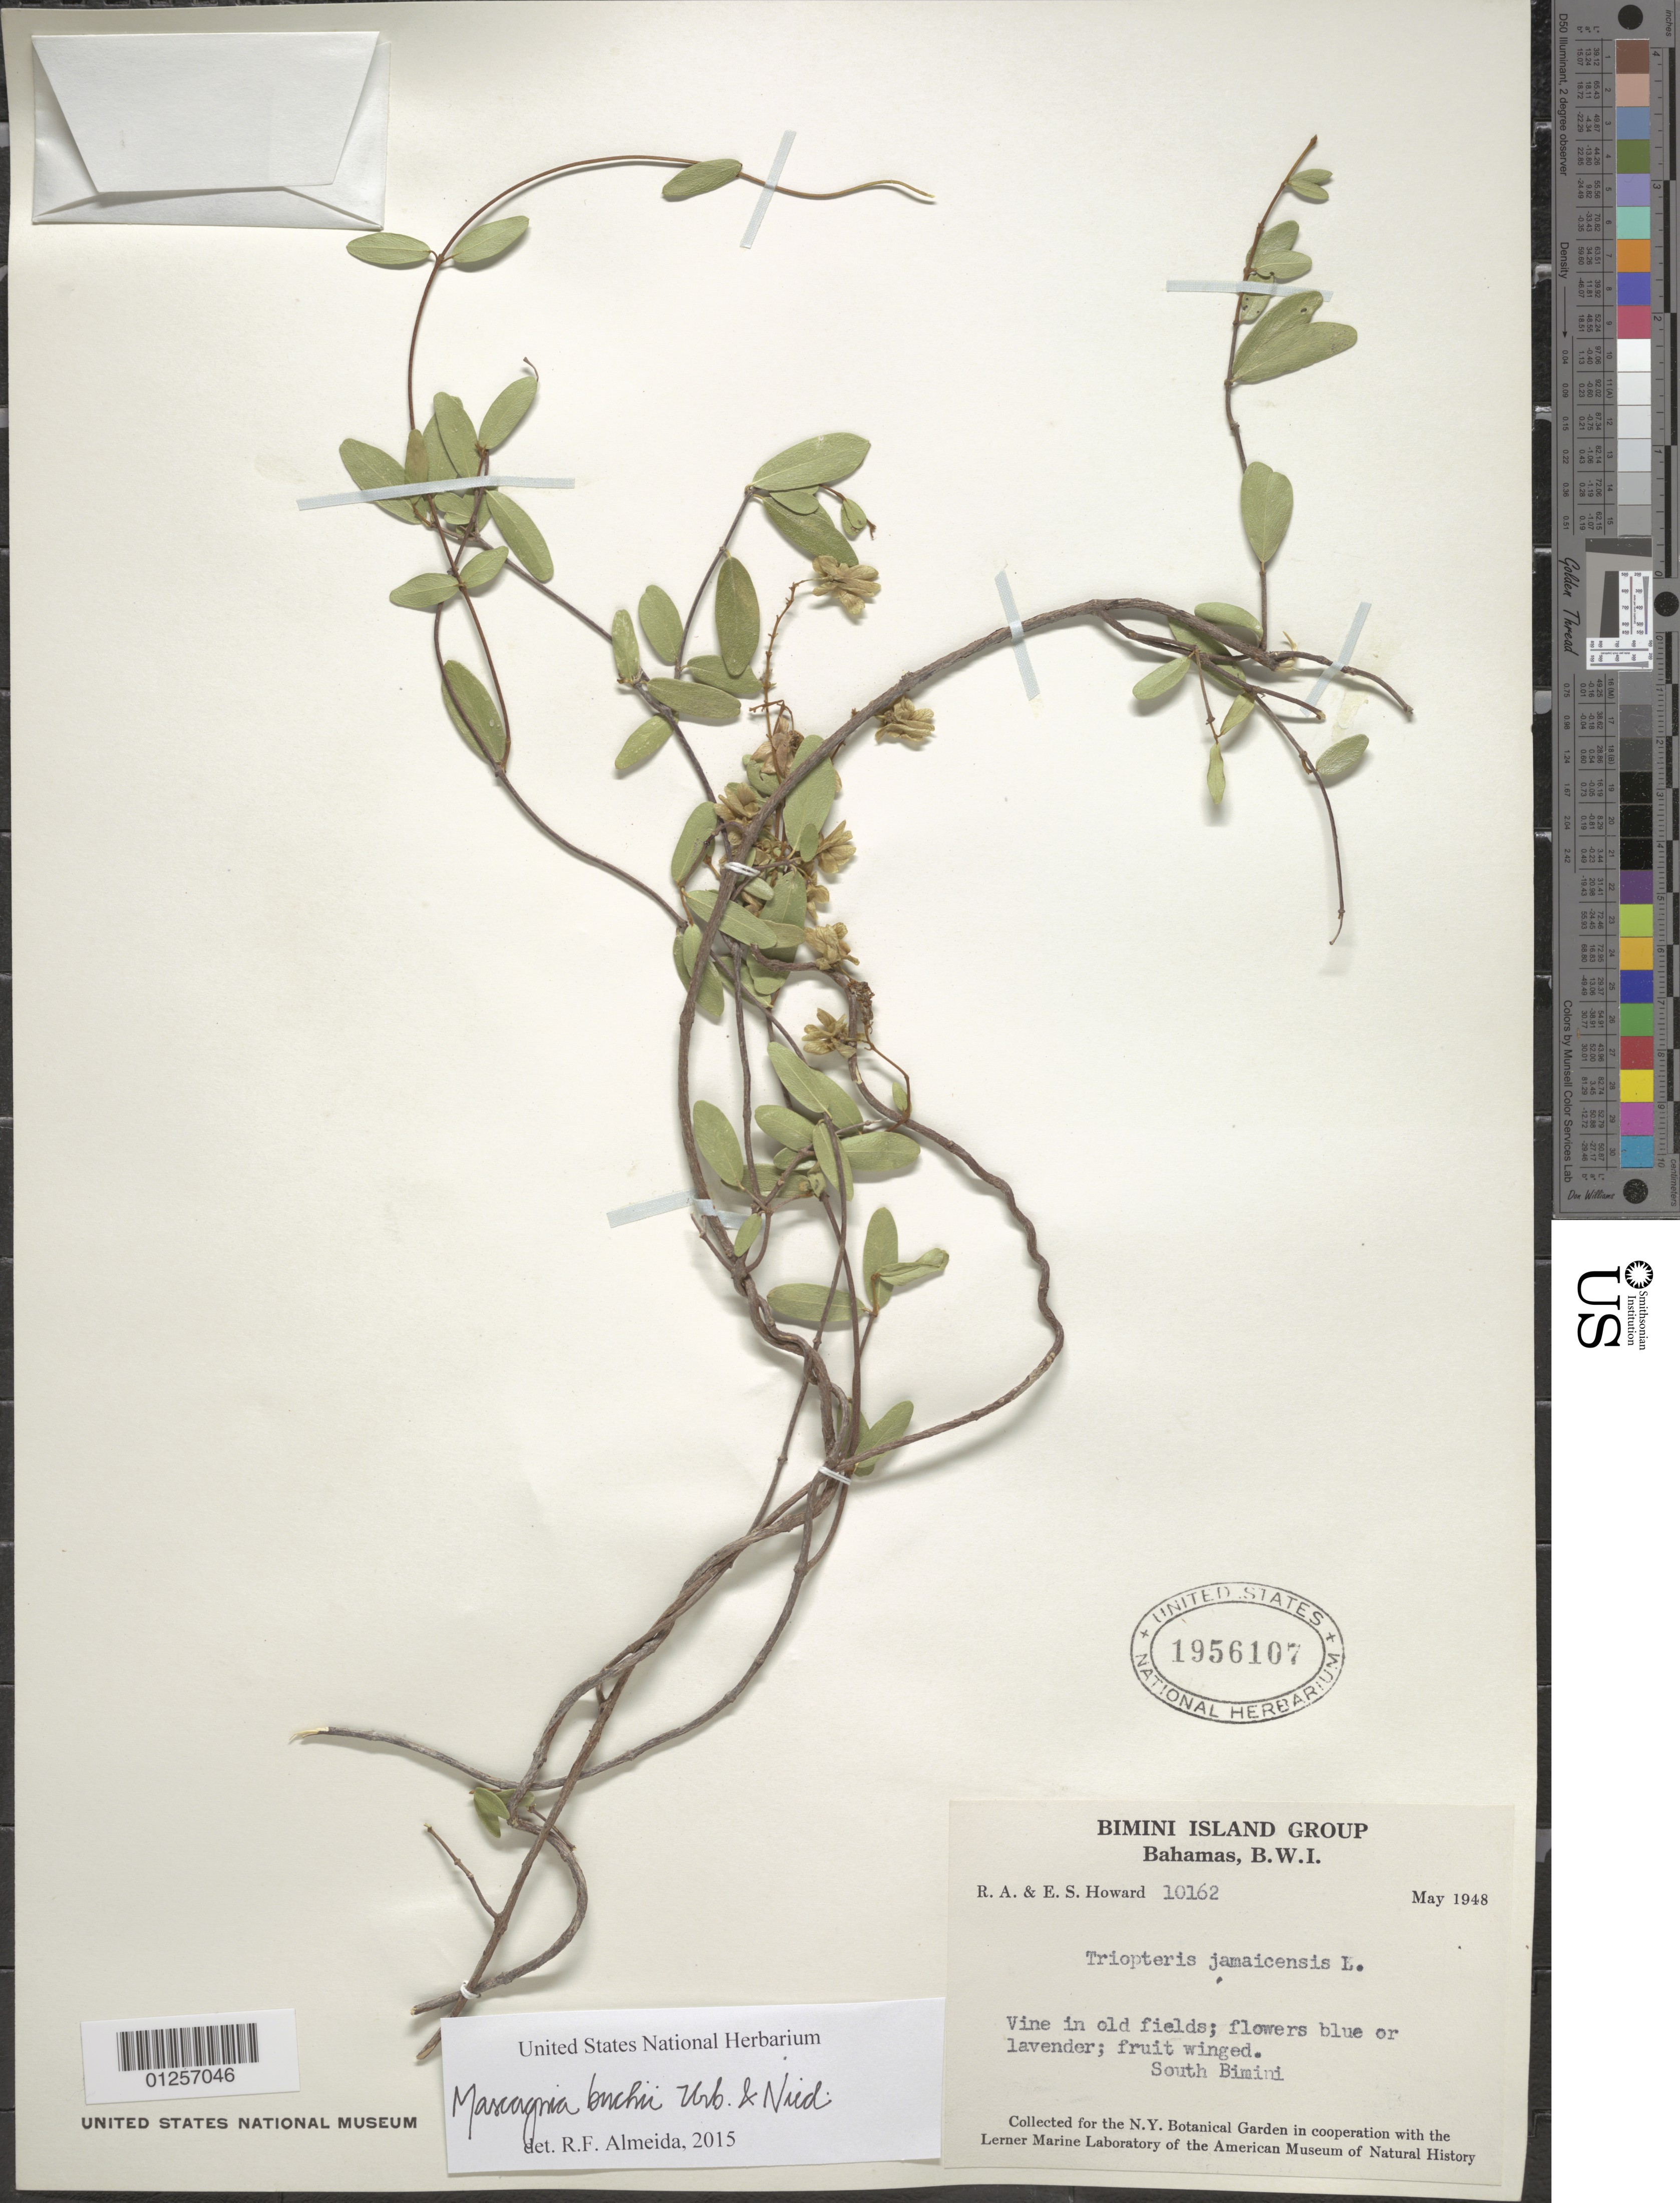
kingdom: Plantae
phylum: Tracheophyta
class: Magnoliopsida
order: Malpighiales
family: Malpighiaceae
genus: Mascagnia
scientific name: Mascagnia buchii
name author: Urb. & Nied.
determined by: De Almeida, R. F., (HUEFS), Universidade Estadual de Feira de Santana (BRAZIL)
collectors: R. A. Howard & E. S. Howard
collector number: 10162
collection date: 1948-05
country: Bahamas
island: South Bimini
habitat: In old fields.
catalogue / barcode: US 1956107